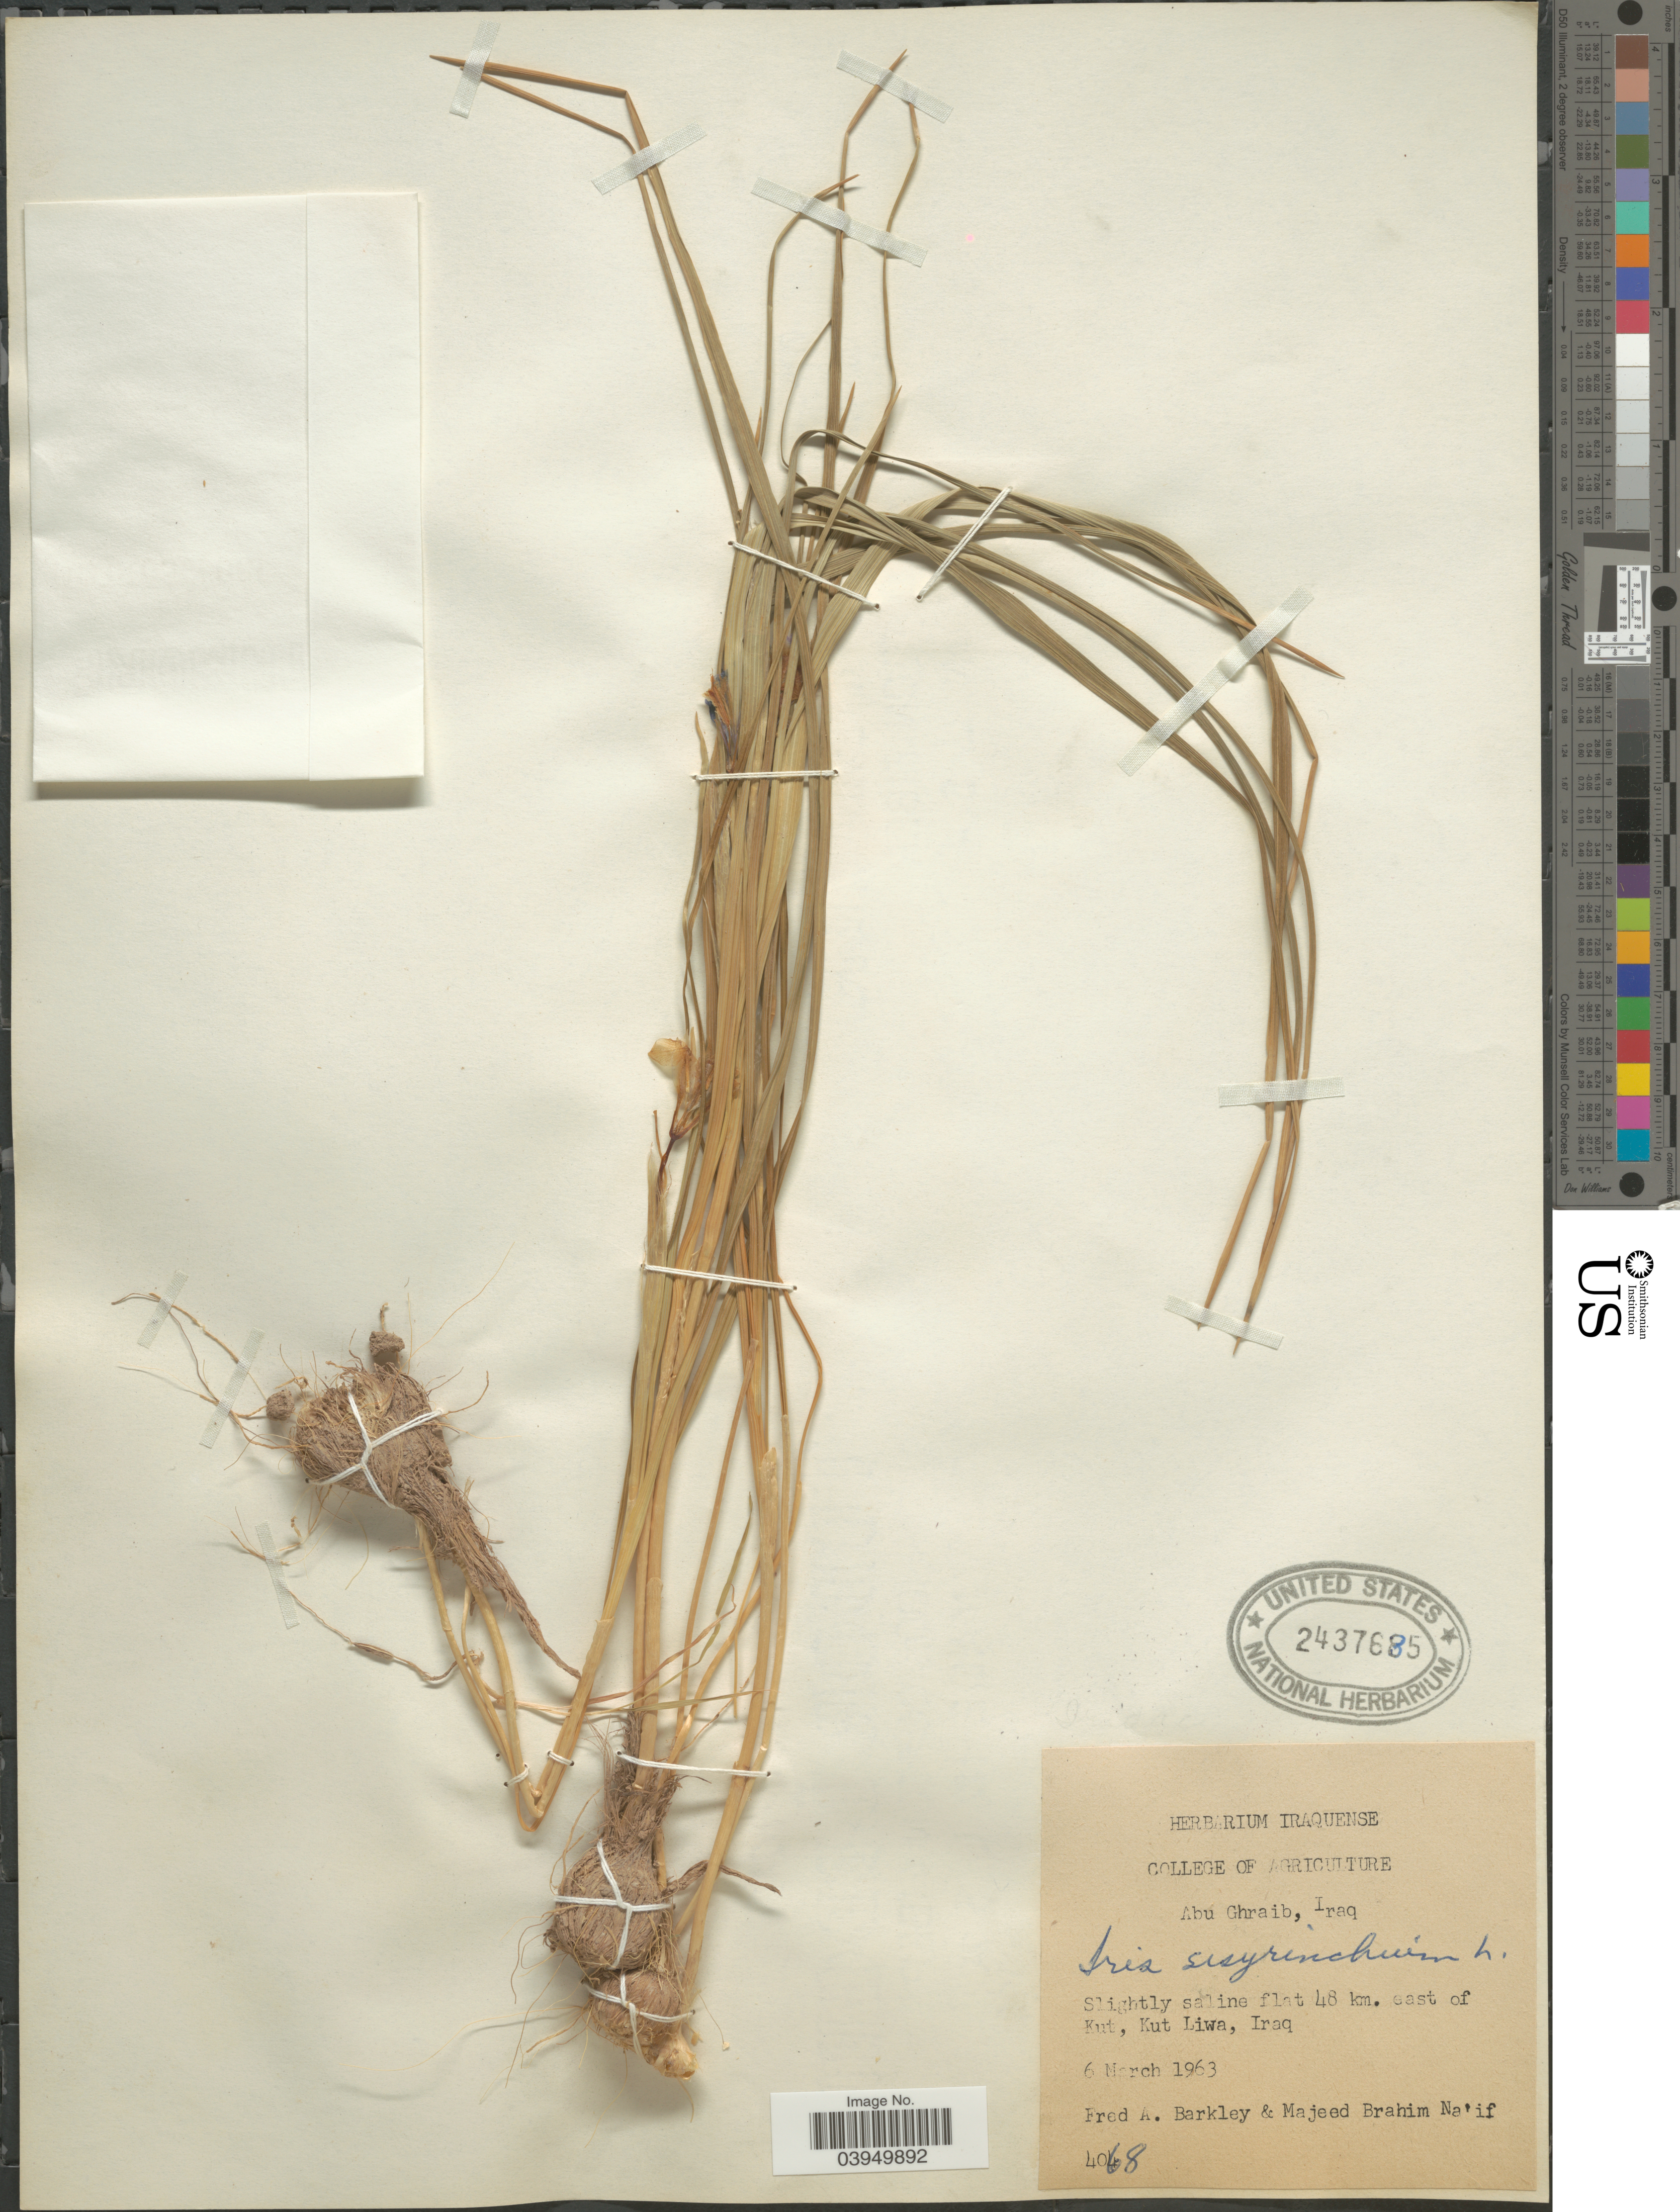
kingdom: Plantae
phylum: Tracheophyta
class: Liliopsida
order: Asparagales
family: Iridaceae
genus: Iris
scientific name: Iris sisyrinchium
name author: L.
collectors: F. A. Barkley & M. Na'if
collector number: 4068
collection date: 1963-03-06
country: Iraq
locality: Slightly saline flat 48 km. east of Kut, Kut Liwa.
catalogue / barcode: US 2437685